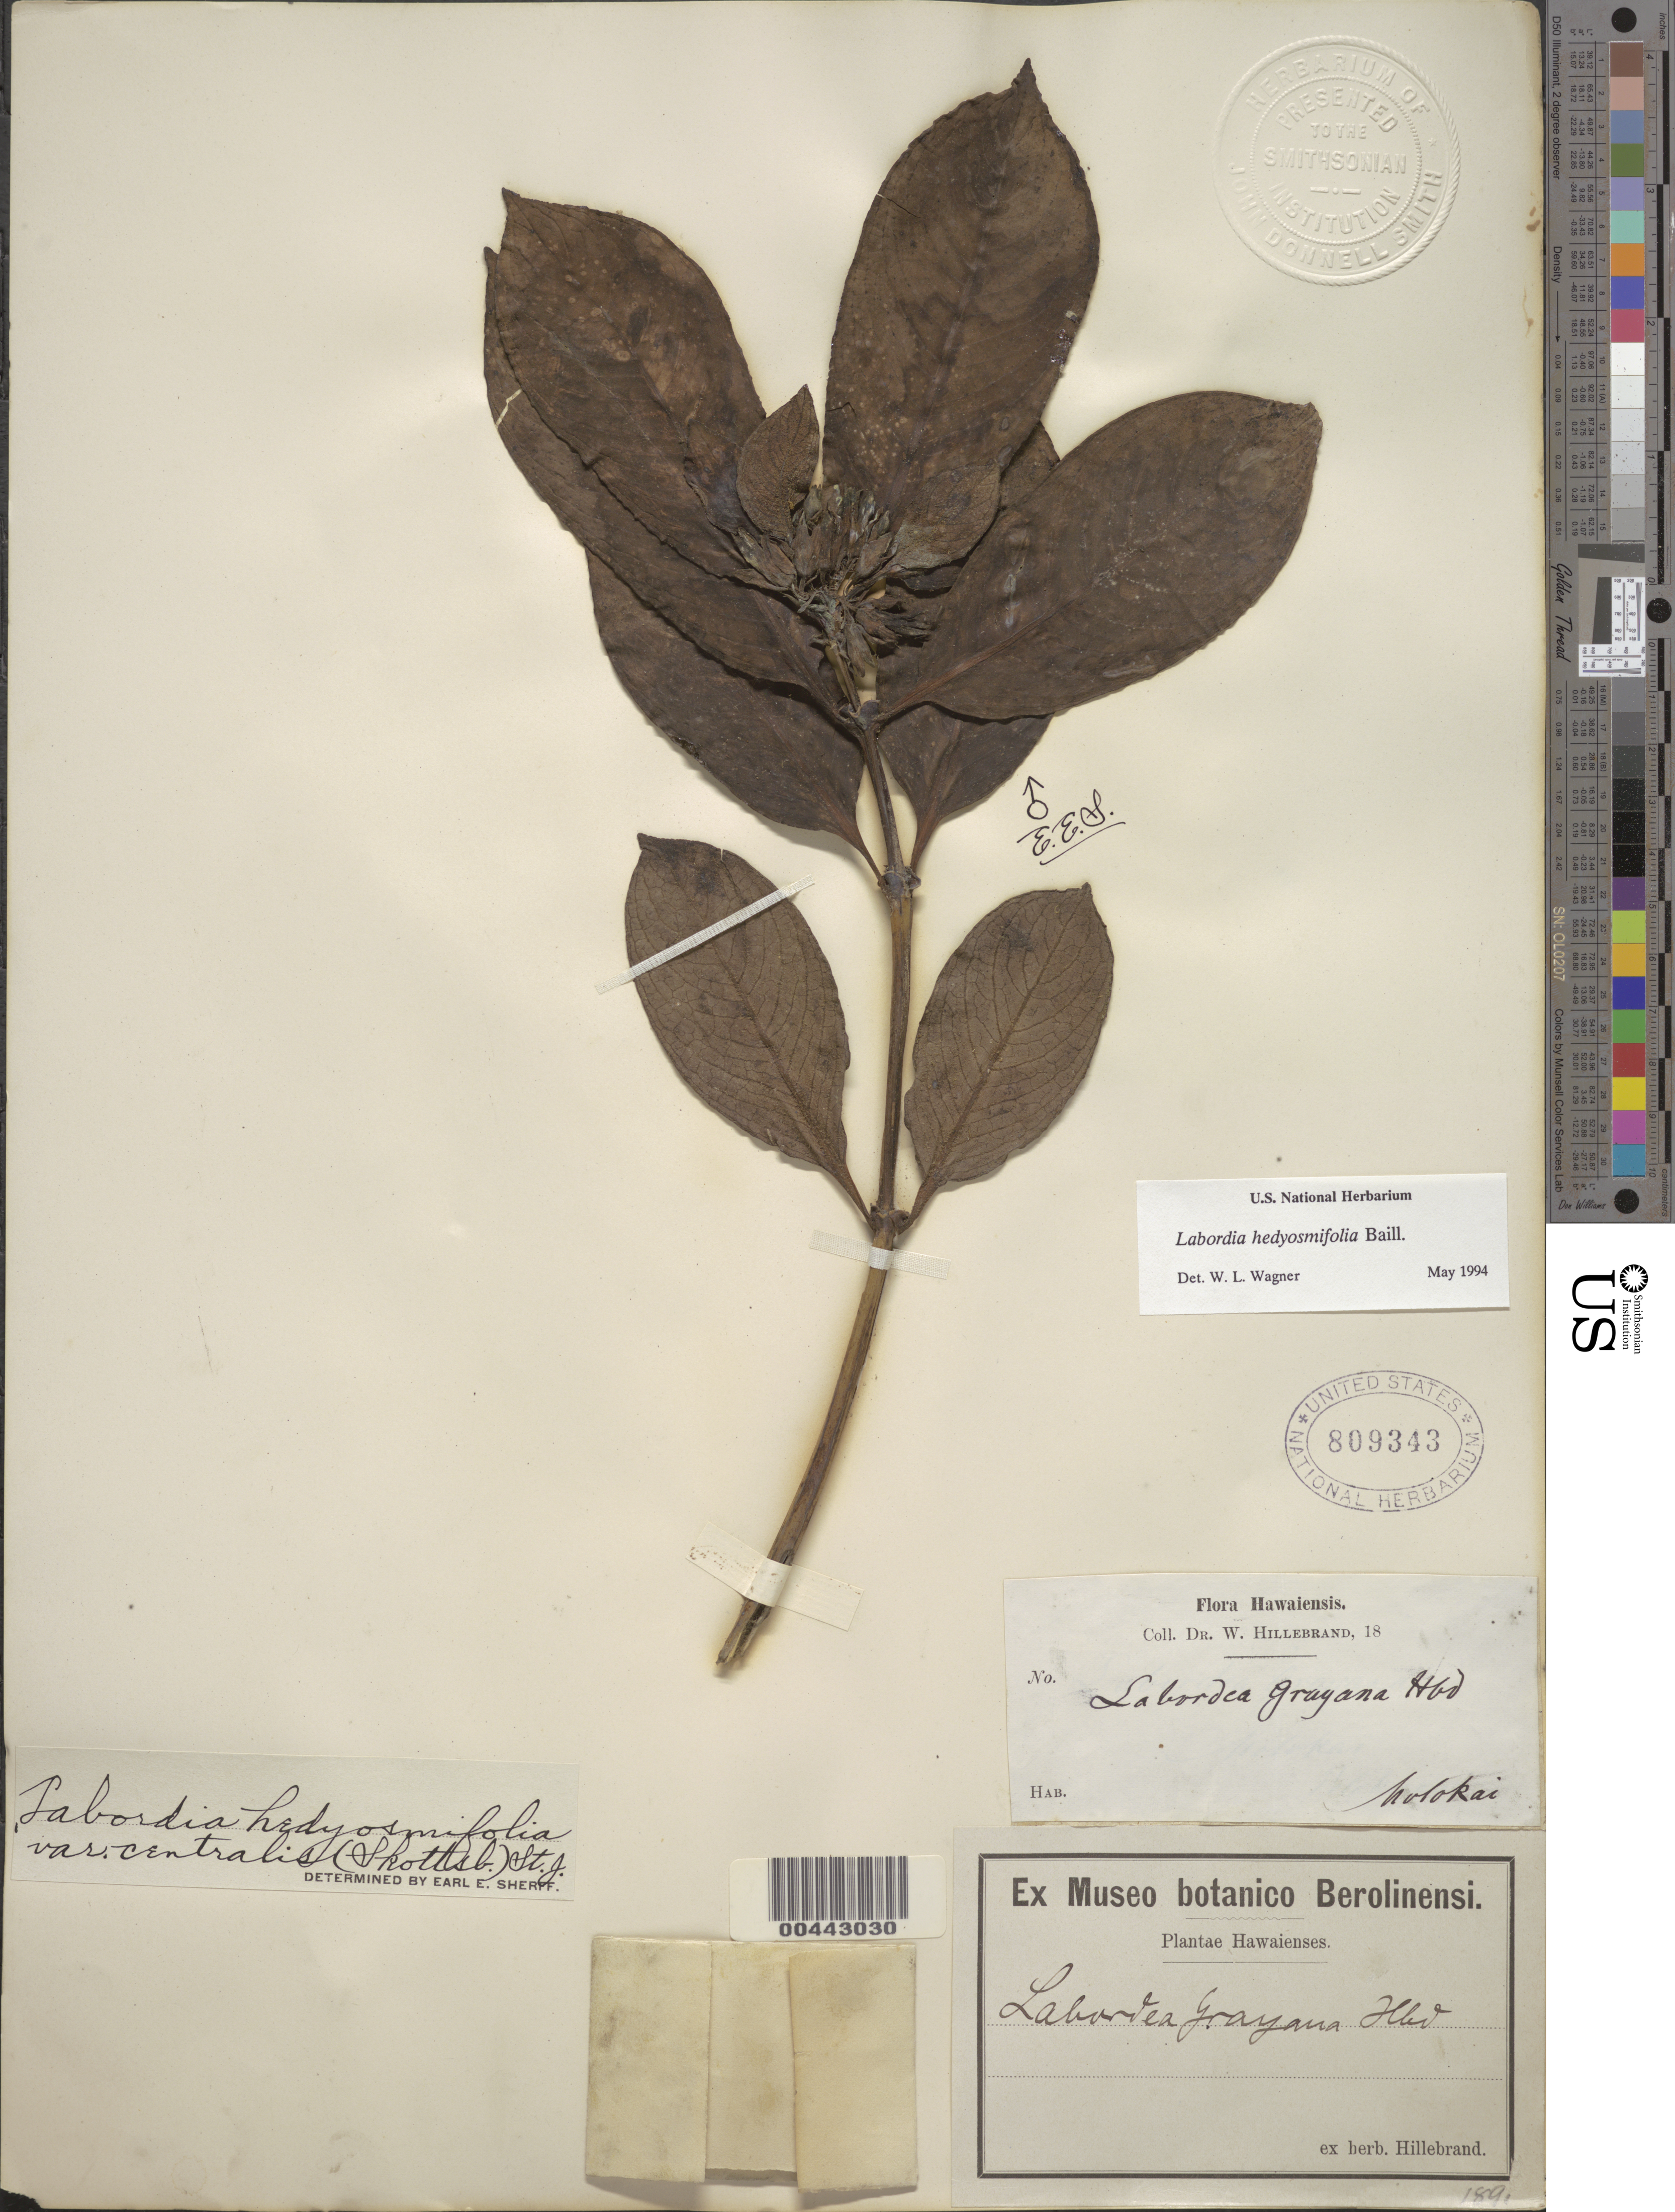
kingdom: Plantae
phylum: Tracheophyta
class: Magnoliopsida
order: Gentianales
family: Loganiaceae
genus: Geniostoma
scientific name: Geniostoma hedyosmifolium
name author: (Baill.) Byng & Christenh.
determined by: Wagner, W. L., (BOT), Smithsonian Institution - National Museum of Natural History (UNITED STATES)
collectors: W. Hillebrand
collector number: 189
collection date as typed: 18??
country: United States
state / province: Hawaii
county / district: Maui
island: Moloka'i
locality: Molokai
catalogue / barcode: US 809343